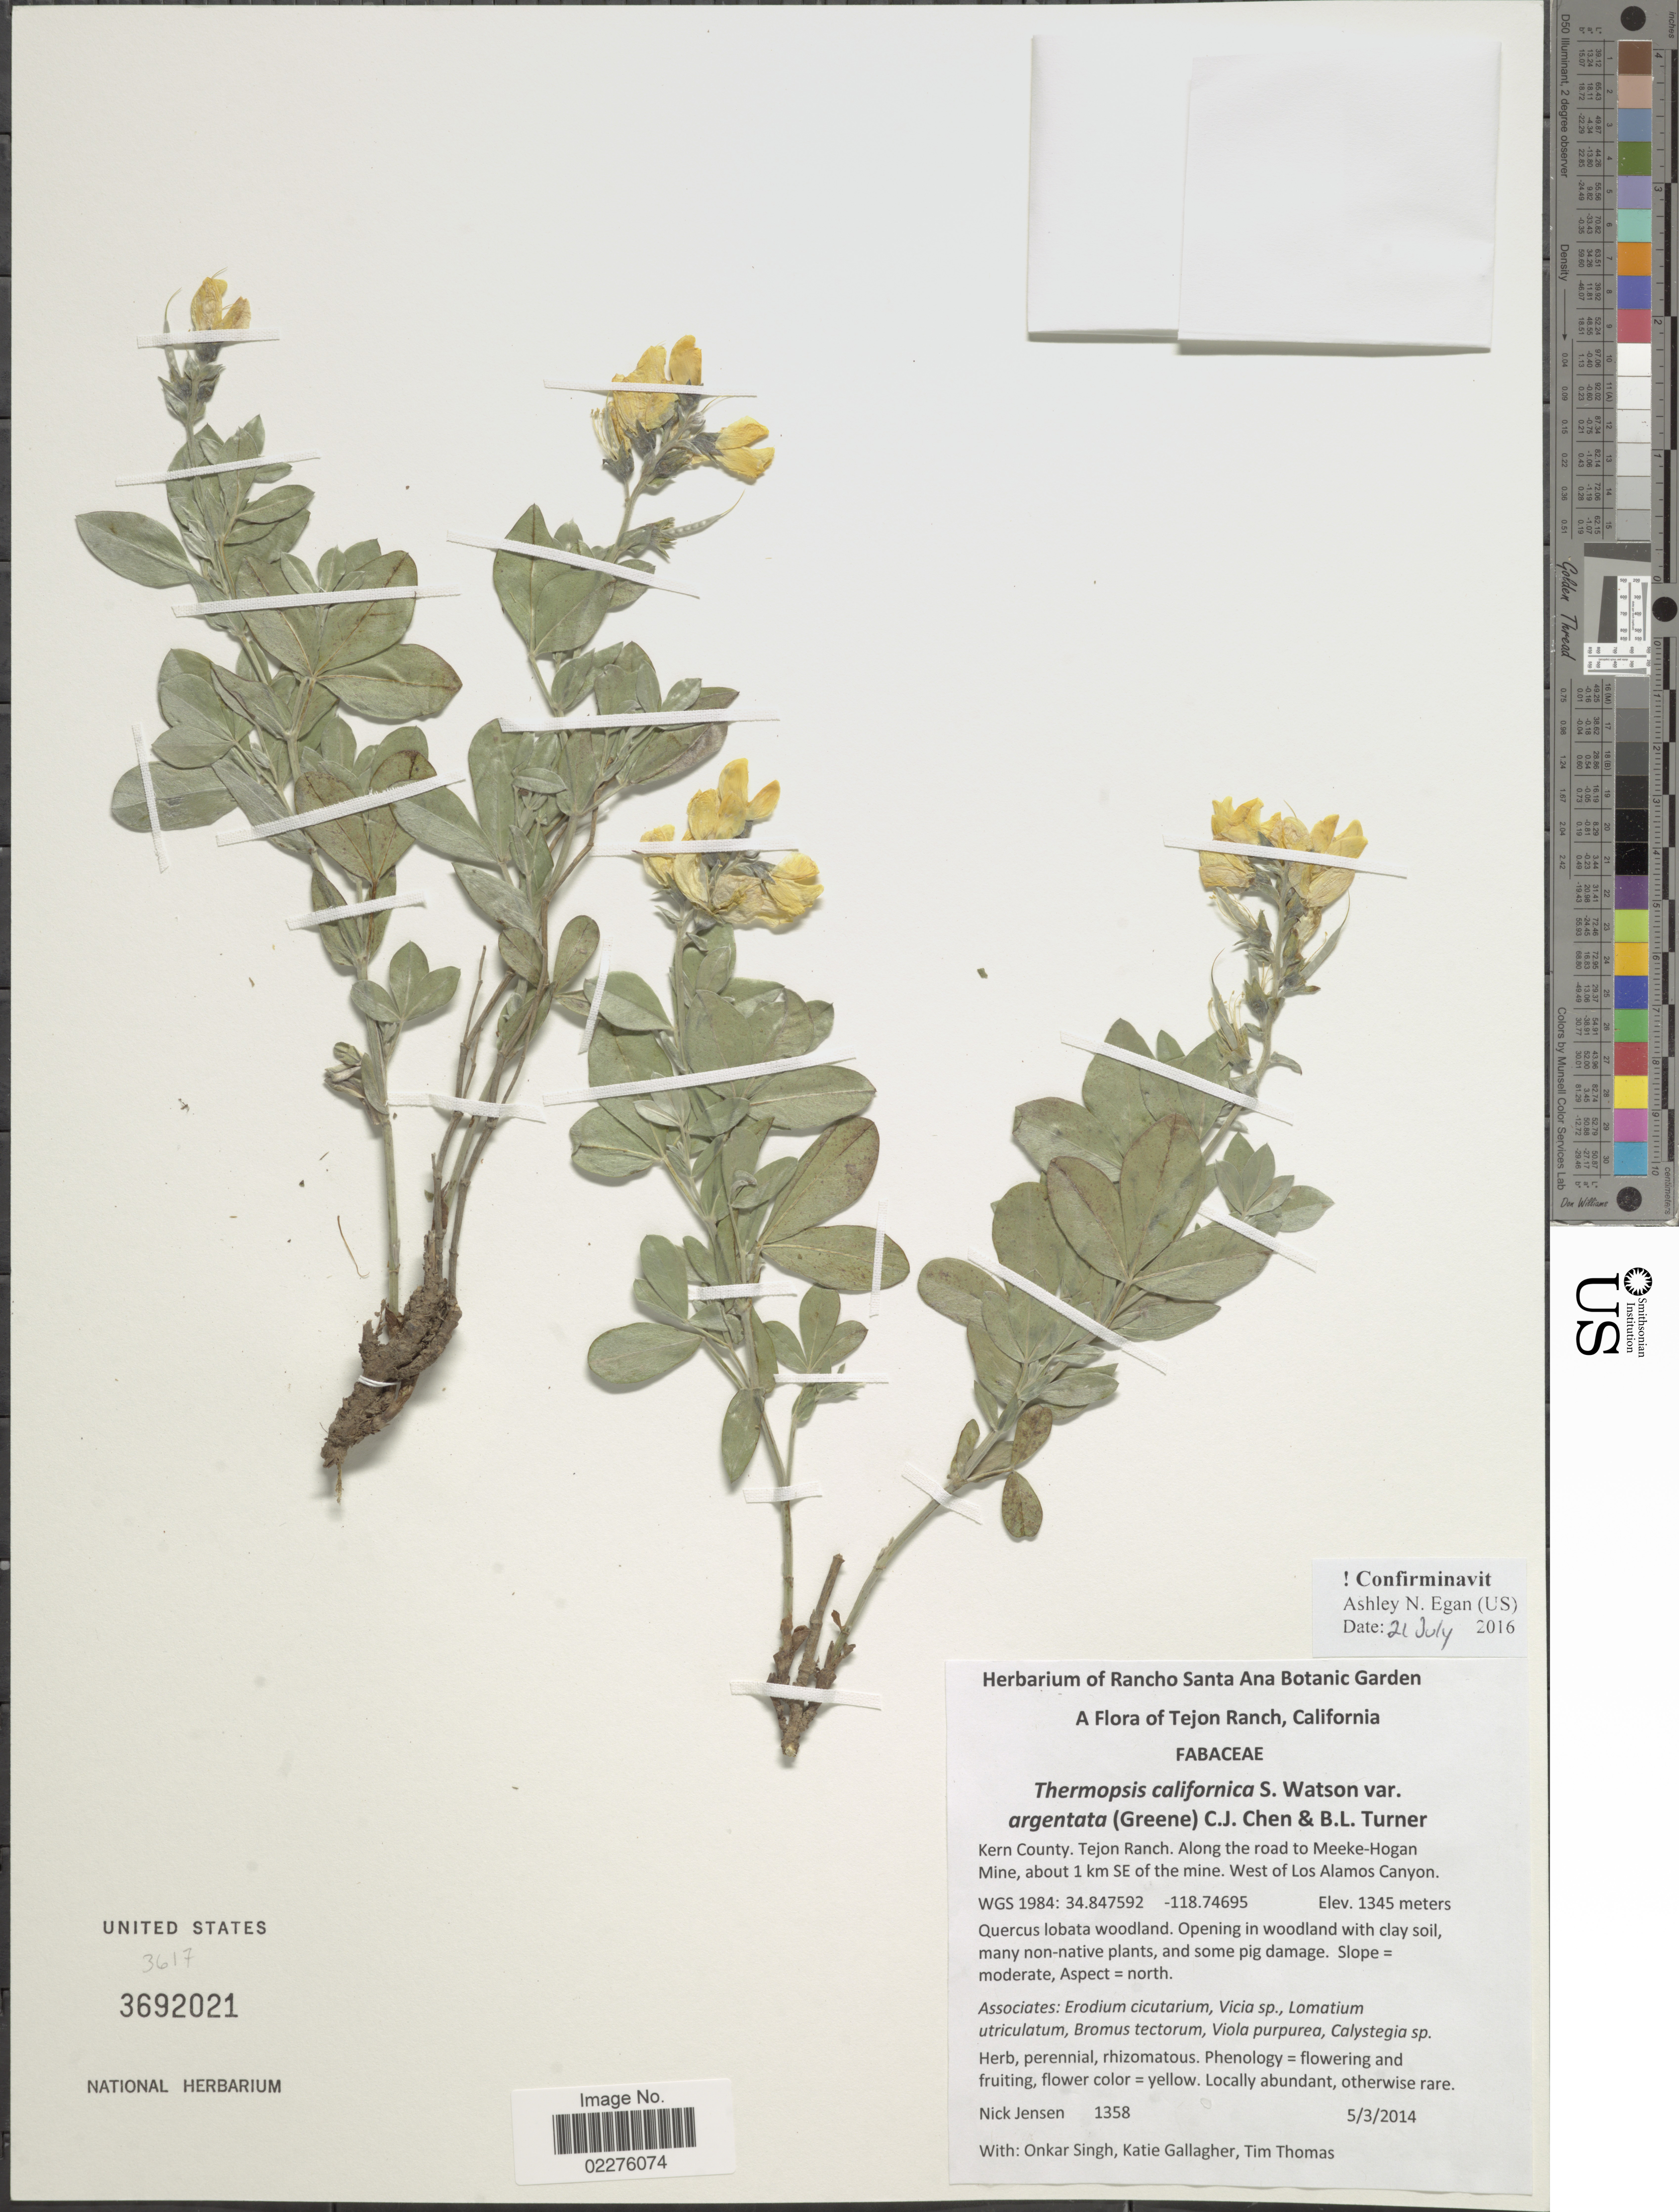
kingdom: Plantae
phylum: Tracheophyta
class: Magnoliopsida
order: Fabales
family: Fabaceae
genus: Thermopsis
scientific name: Thermopsis californica var. argentata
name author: (Greene) C.J. Chen & B.L. Turner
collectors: N. Jensen, O. Singh, K. Gallagher & T. Thomas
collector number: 1358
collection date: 2014-03-05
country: United States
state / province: California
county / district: Kern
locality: Tejon Ranch, Kern County. Tejon Ranch. Along the road to Meeke-hogan Mine, about 1 km SE of the mine. West of Los Alamos Canyon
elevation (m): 1345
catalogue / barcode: US 3692021